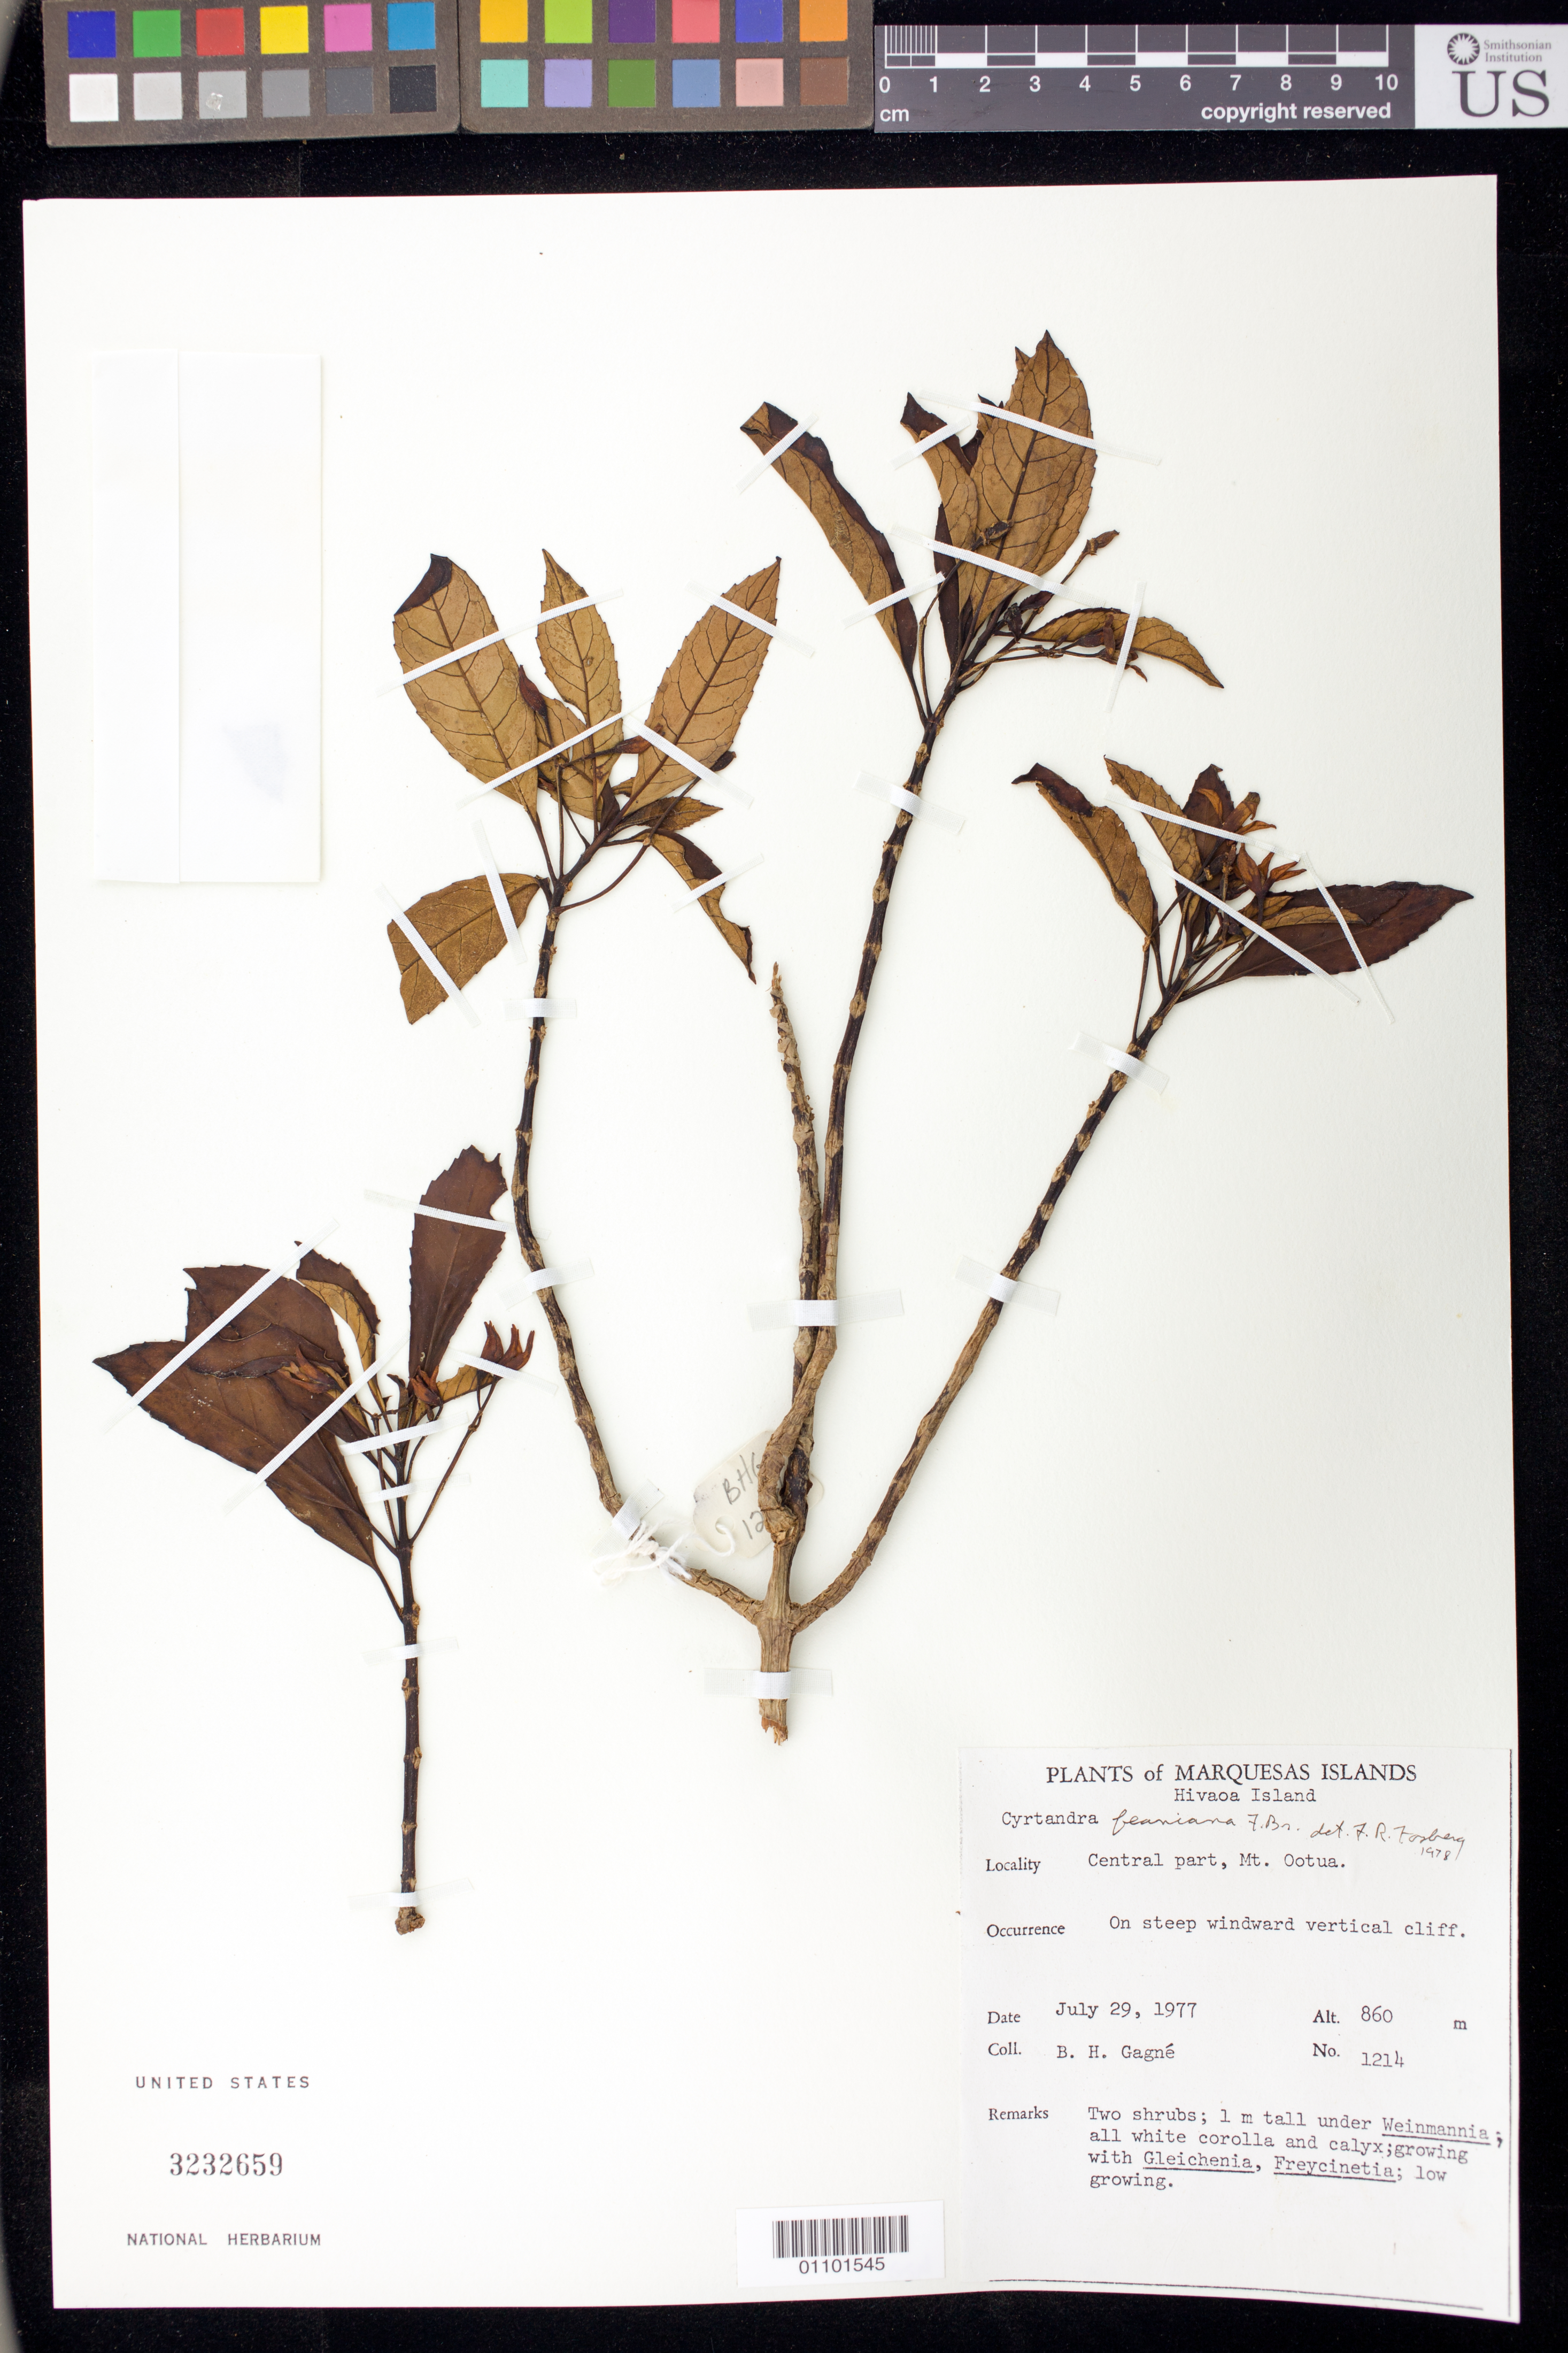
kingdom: Plantae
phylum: Tracheophyta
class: Magnoliopsida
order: Lamiales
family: Gesneriaceae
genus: Cyrtandra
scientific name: Cyrtandra feaniana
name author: F. Br.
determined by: Wagner, W. L., (BOT), Smithsonian Institution - National Museum of Natural History (UNITED STATES)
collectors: B. H. Gagné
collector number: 1214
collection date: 1977-07-29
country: French Polynesia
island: Hiva Oa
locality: Mt. Ootua, central part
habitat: On steep windward vertical cliff, growing under Weinmannia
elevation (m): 860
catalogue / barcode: US 3232659